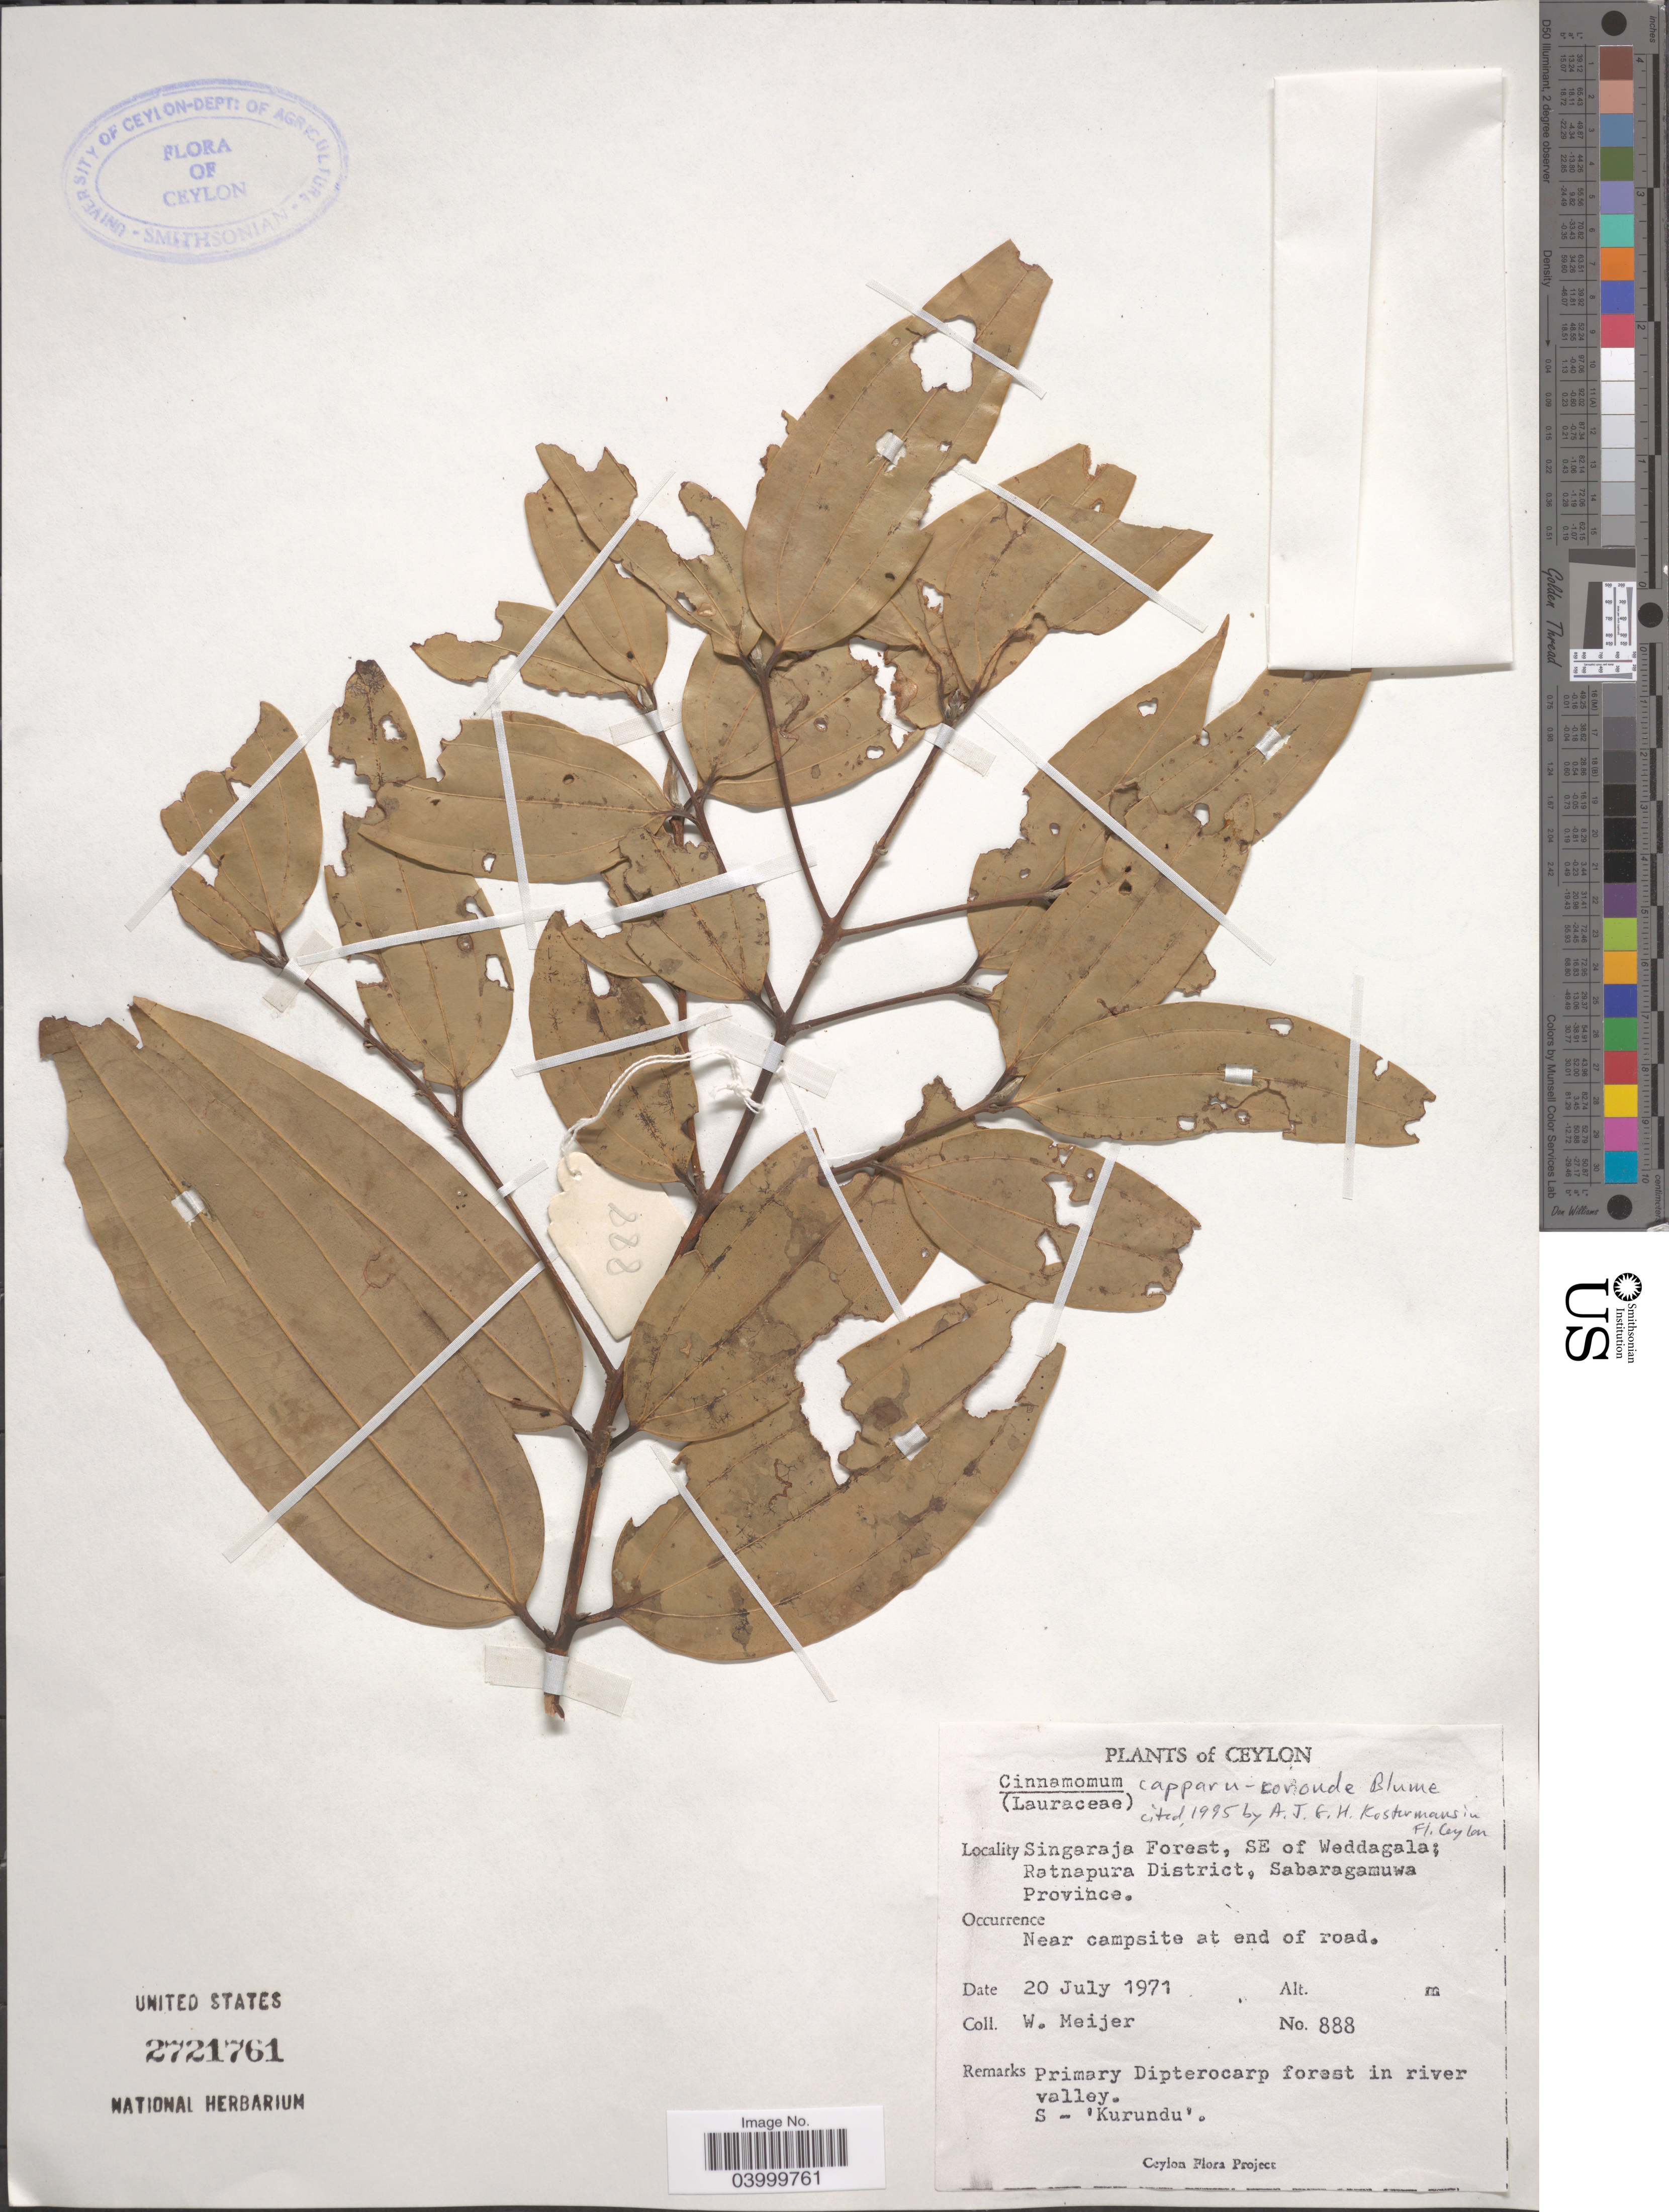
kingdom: Plantae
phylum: Tracheophyta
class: Magnoliopsida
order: Laurales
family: Lauraceae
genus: Cinnamomum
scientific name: Cinnamomum cappara-coronde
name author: Blume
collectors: W. Meijer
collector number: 888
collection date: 1971-07-20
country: Sri Lanka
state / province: Sabaragamuwa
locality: Ceylon. Singaraja Forest, SE of Weddagala; Ratnapura District.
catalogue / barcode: US 2721761